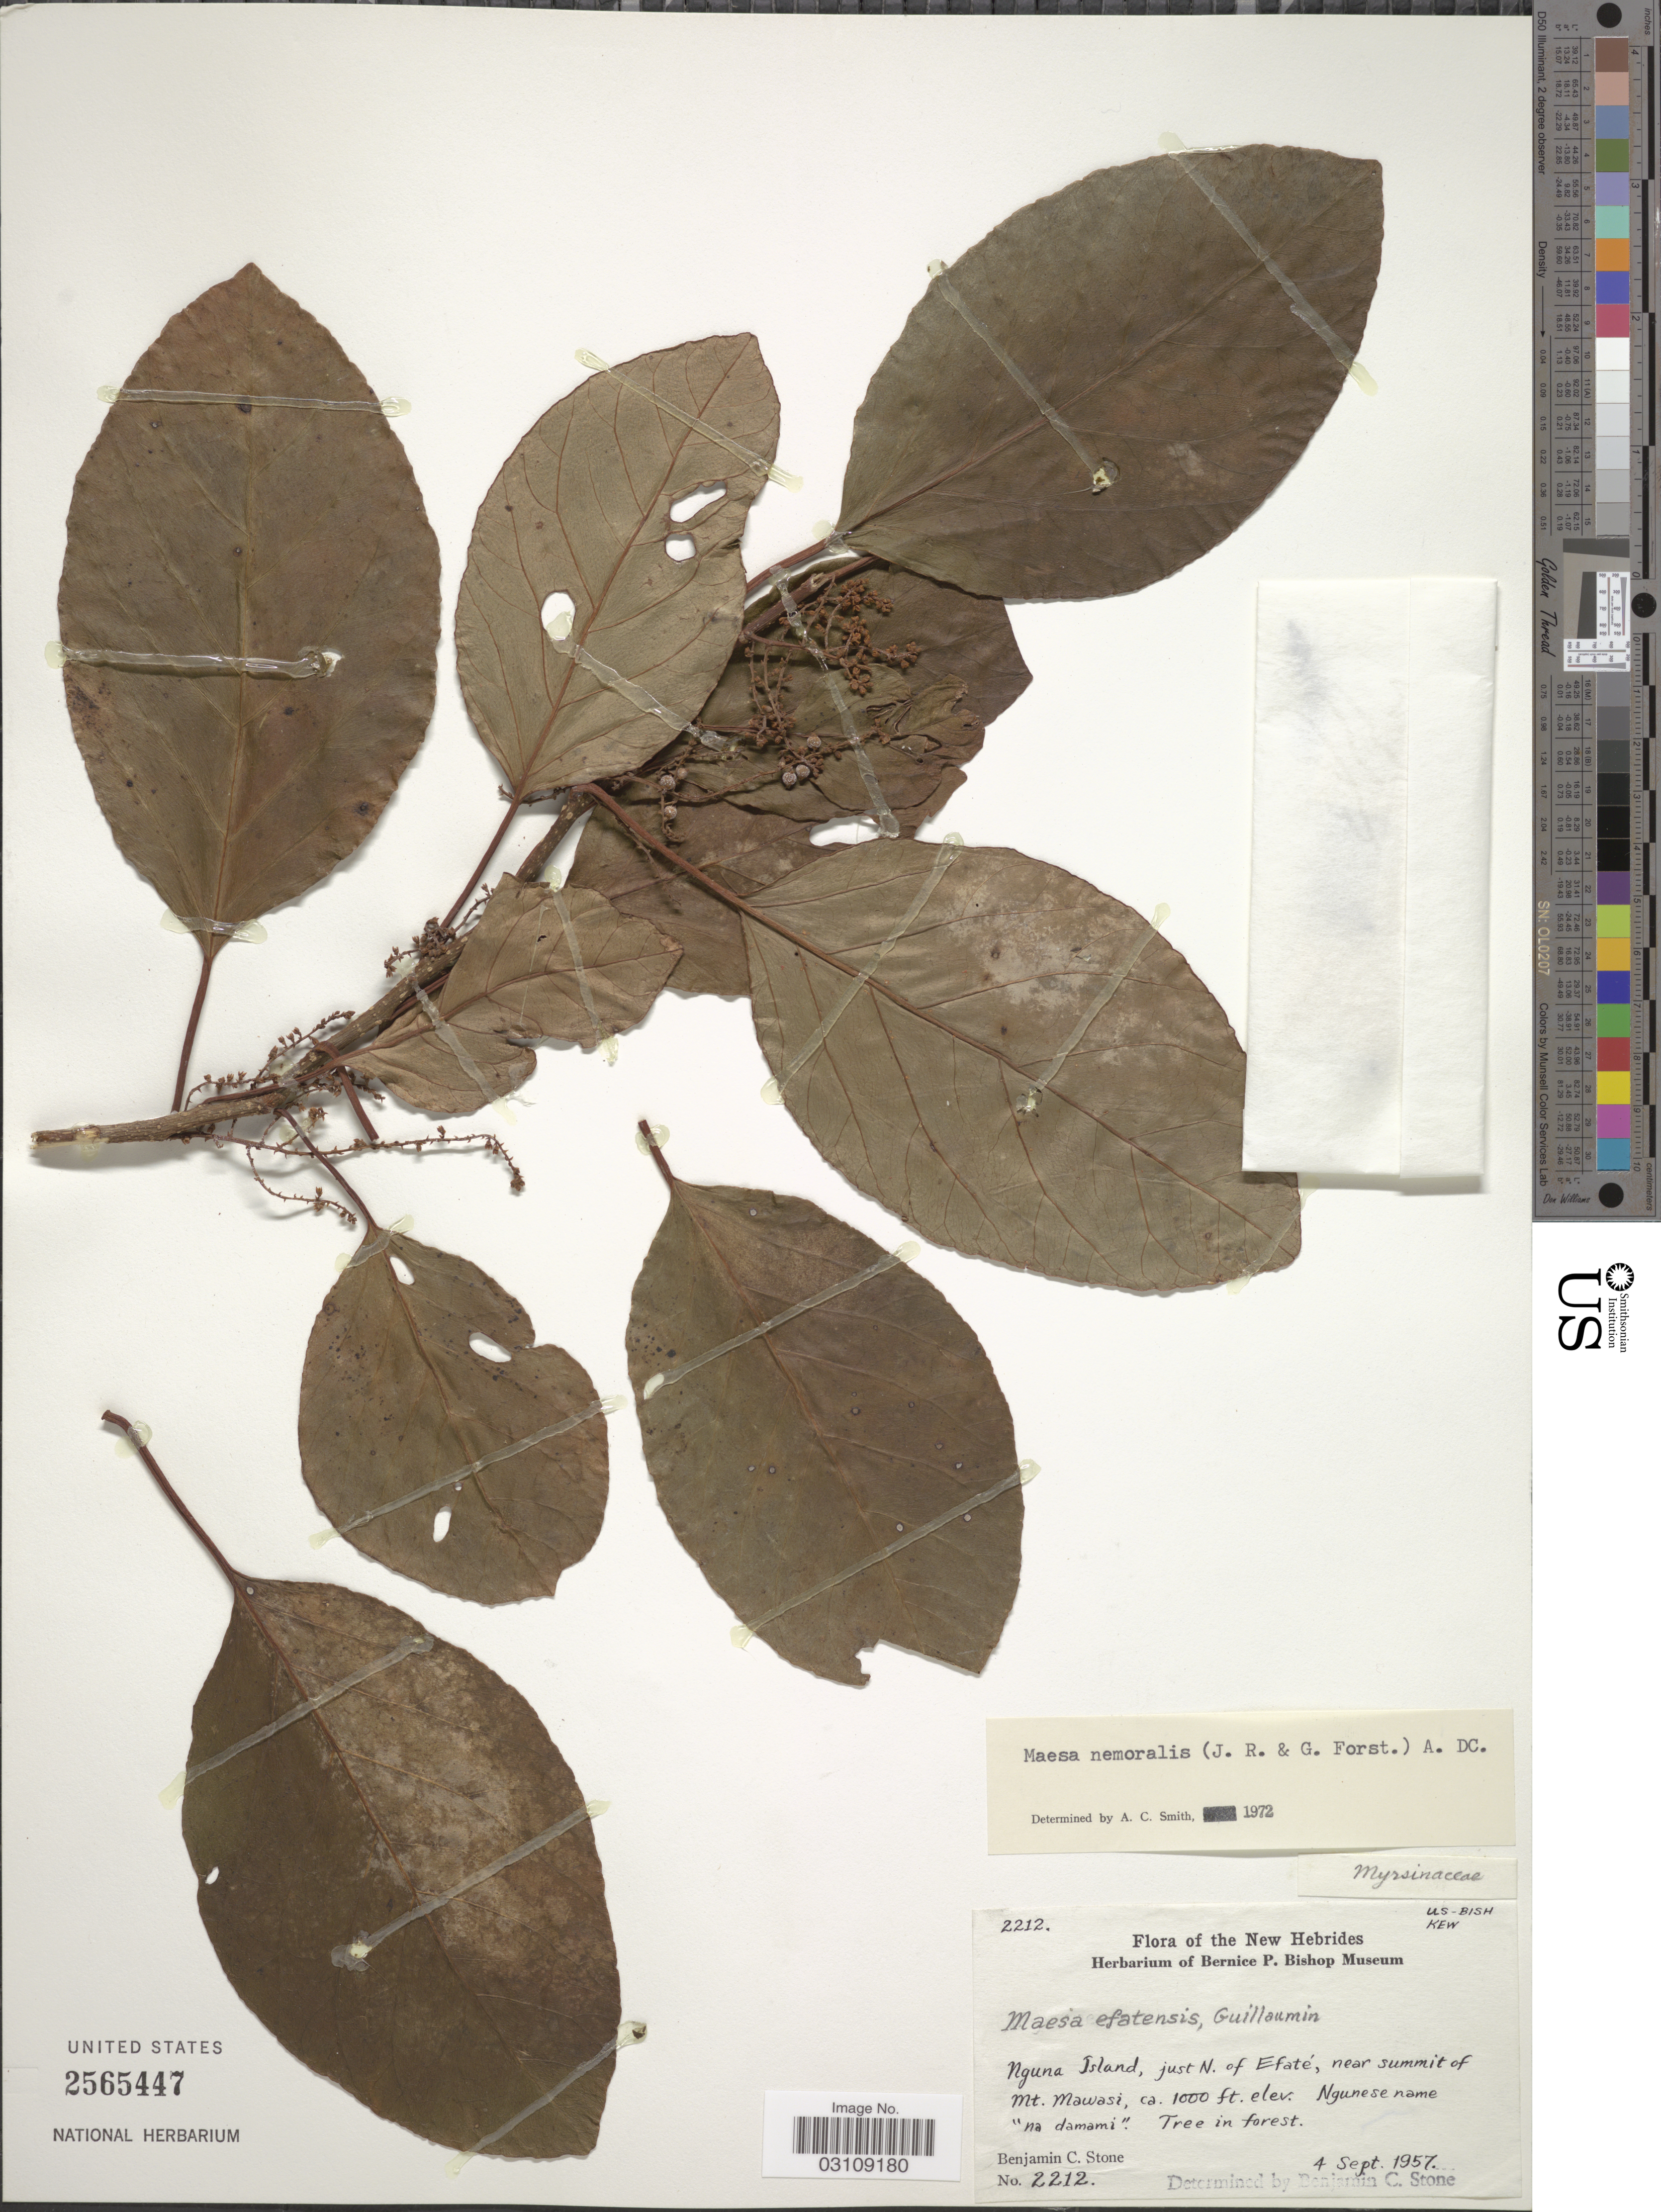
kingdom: Plantae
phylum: Tracheophyta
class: Magnoliopsida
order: Ericales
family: Primulaceae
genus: Maesa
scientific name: Maesa nemoralis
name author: (J.R. Forst. & G. Forst.) A. DC.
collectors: B. C. Stone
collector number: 2212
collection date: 1957-09-04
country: Vanuatu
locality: New Hebrides. Nguna Island, just N. of Efaté, near summit of Mt. Mawasi.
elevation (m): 305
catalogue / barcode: US 2565447